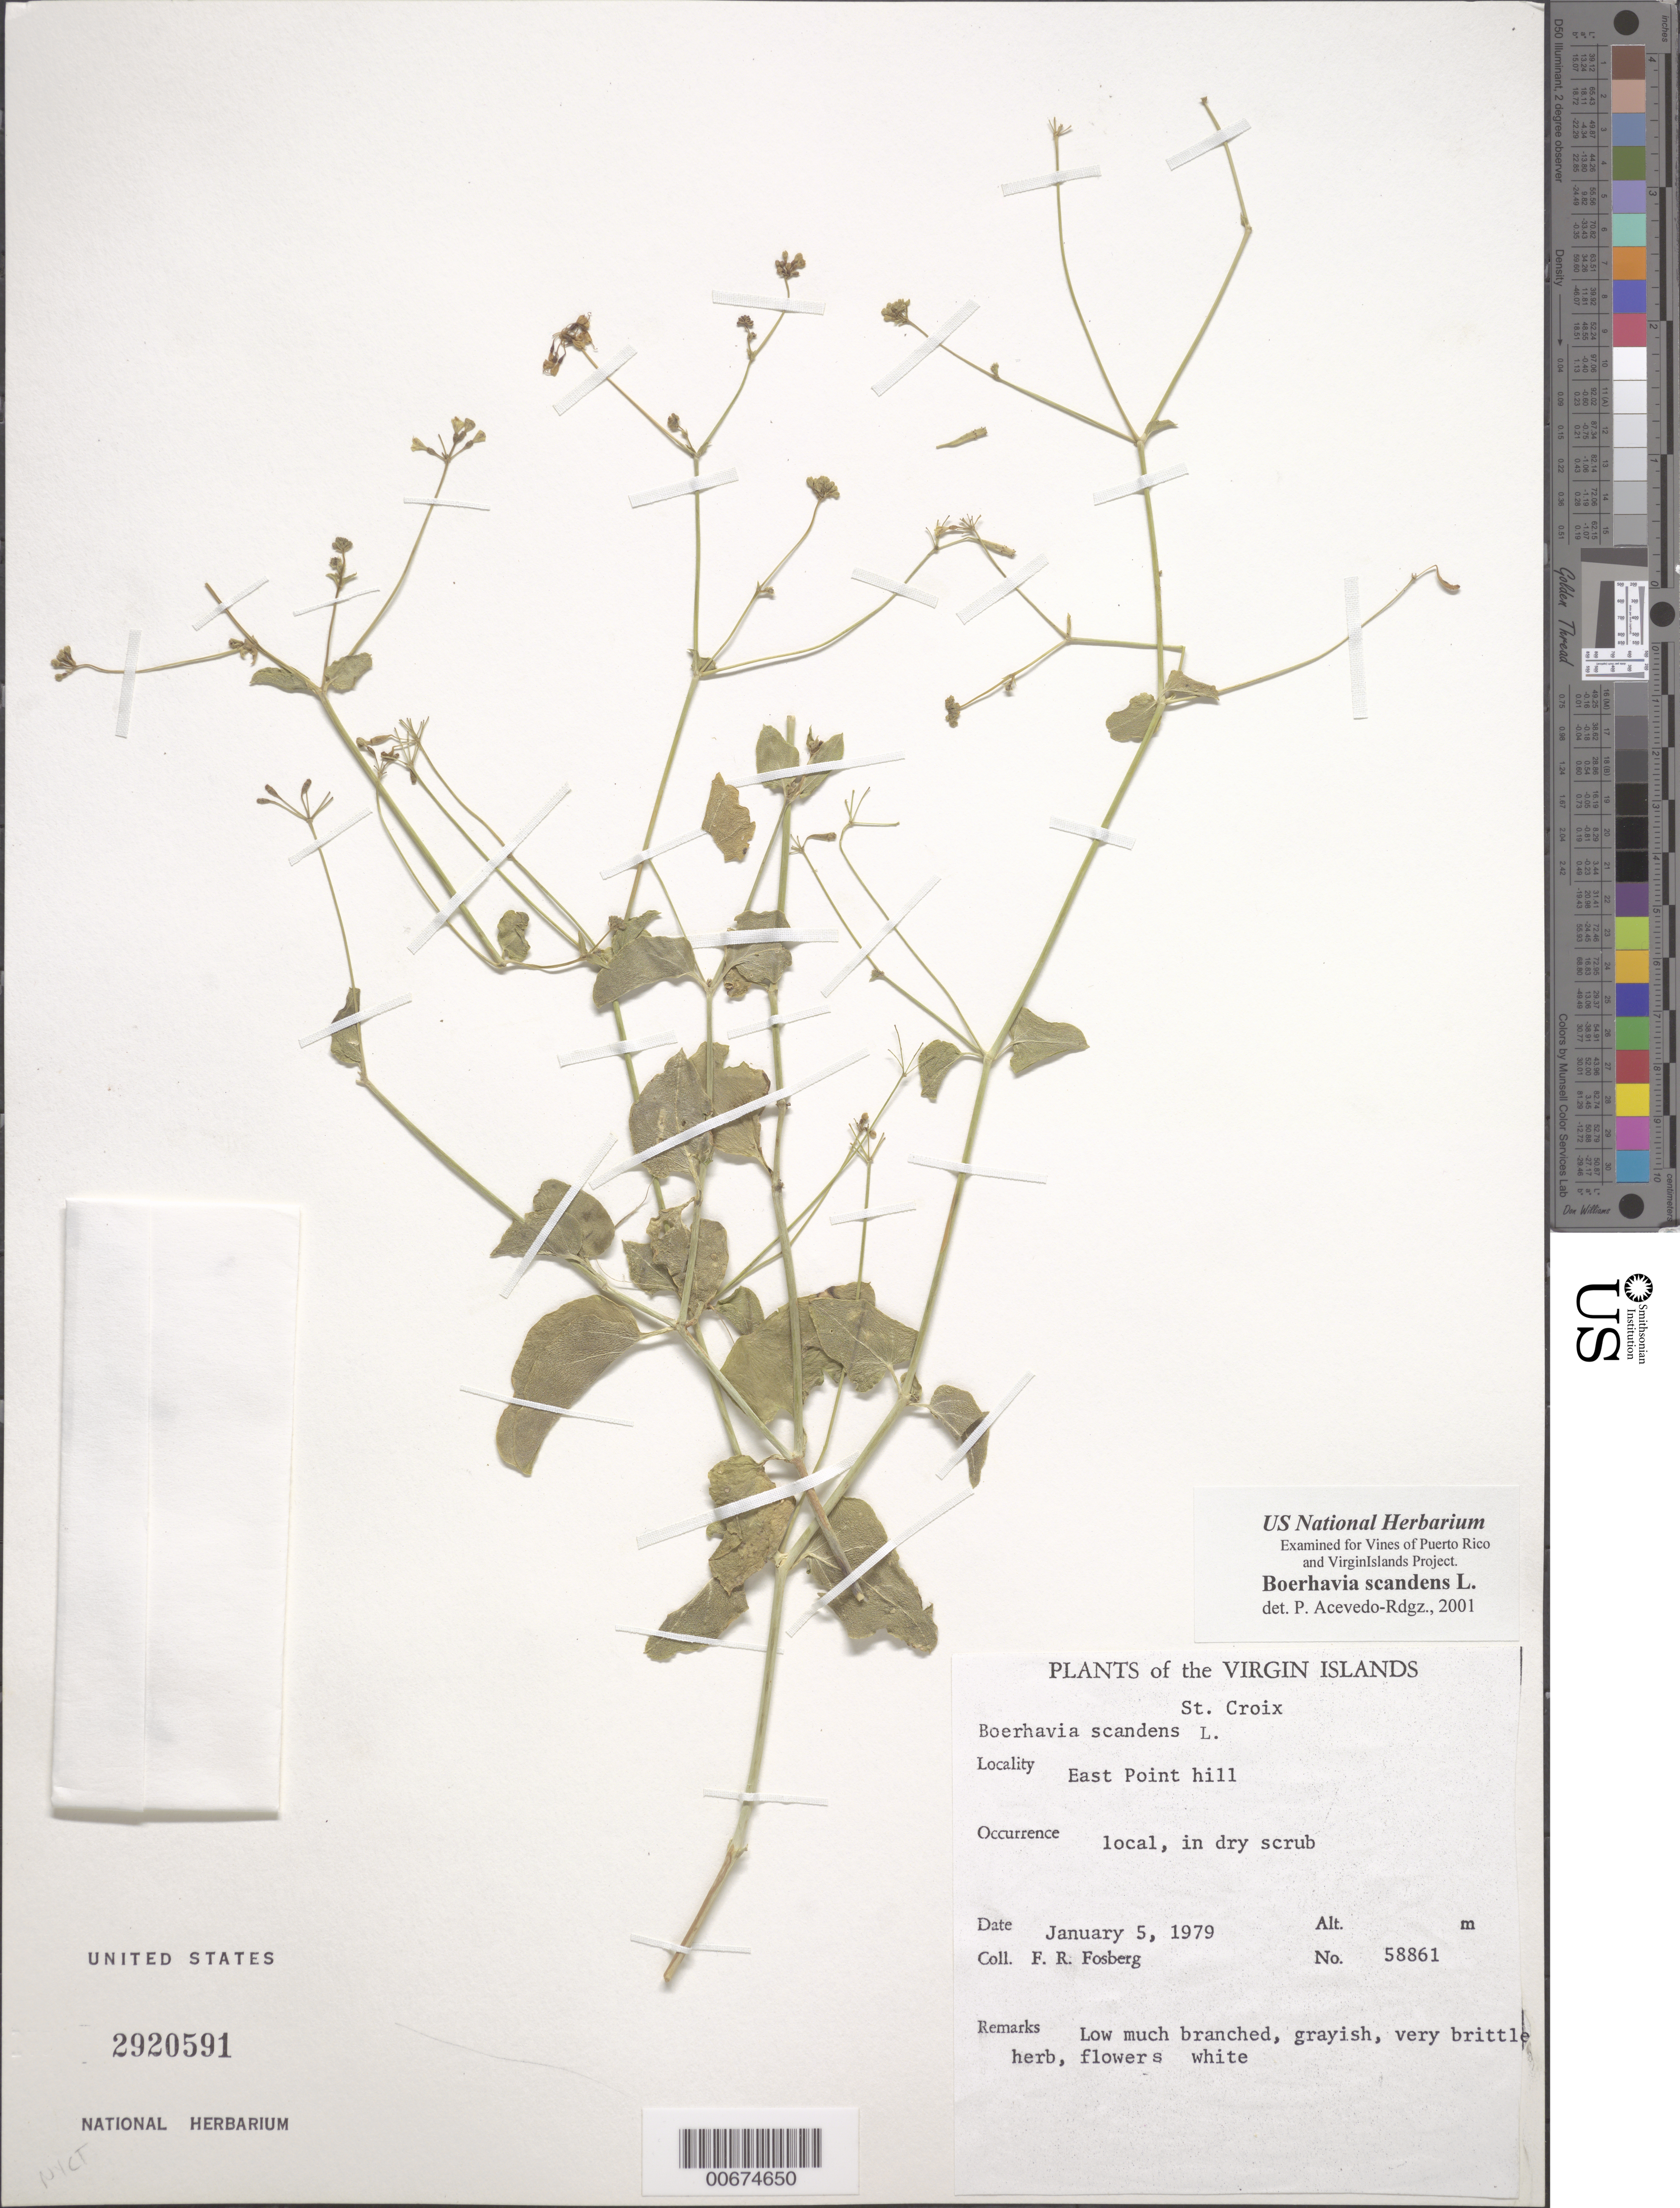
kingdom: Plantae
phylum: Tracheophyta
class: Magnoliopsida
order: Caryophyllales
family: Nyctaginaceae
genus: Boerhavia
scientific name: Boerhavia scandens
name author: L.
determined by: Acevedo-Rodríguez, P., (BOT), Smithsonian Institution - National Museum of Natural History (UNITED STATES)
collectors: F. R. Fosberg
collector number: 58861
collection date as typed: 05 Jan 1979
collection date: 1979-01-05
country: U.S. Virgin Islands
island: St. Croix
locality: East Point hill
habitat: in dry scrub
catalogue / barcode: US 2920591